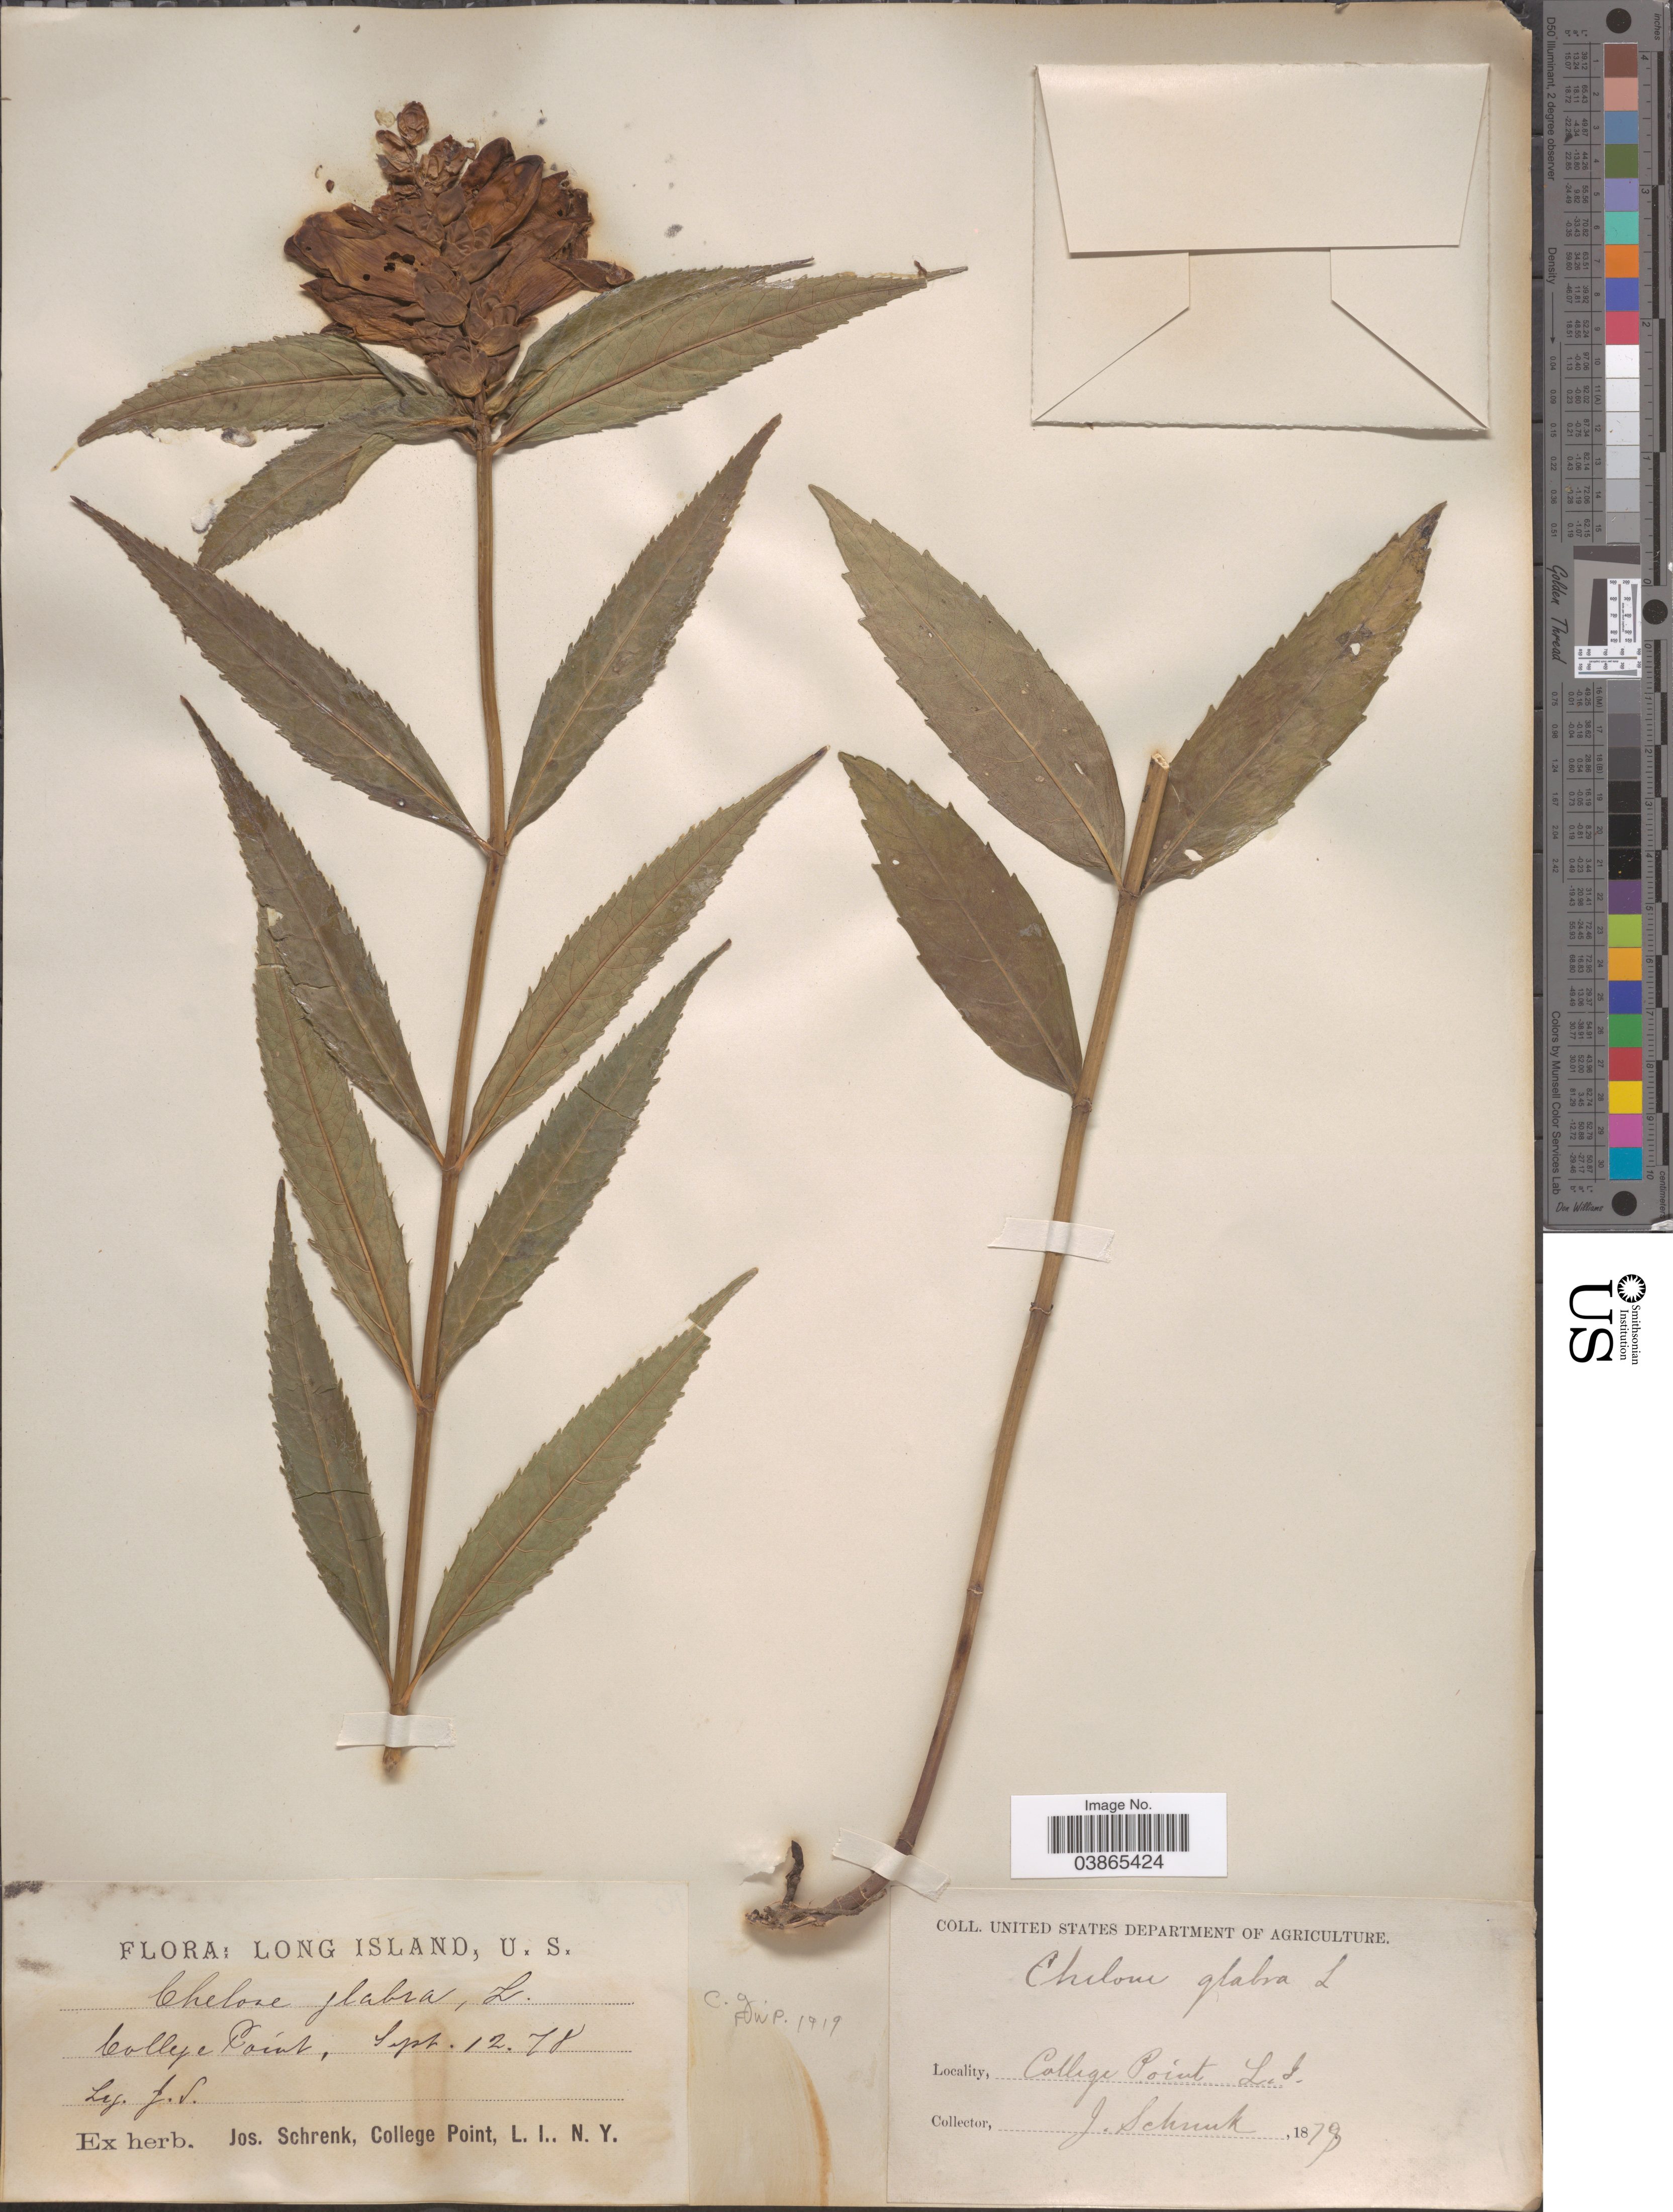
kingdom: Plantae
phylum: Tracheophyta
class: Magnoliopsida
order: Lamiales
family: Plantaginaceae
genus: Chelone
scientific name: Chelone glabra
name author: L.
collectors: J. Schrenk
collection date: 1878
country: United States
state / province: New York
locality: Long Island. College Point.